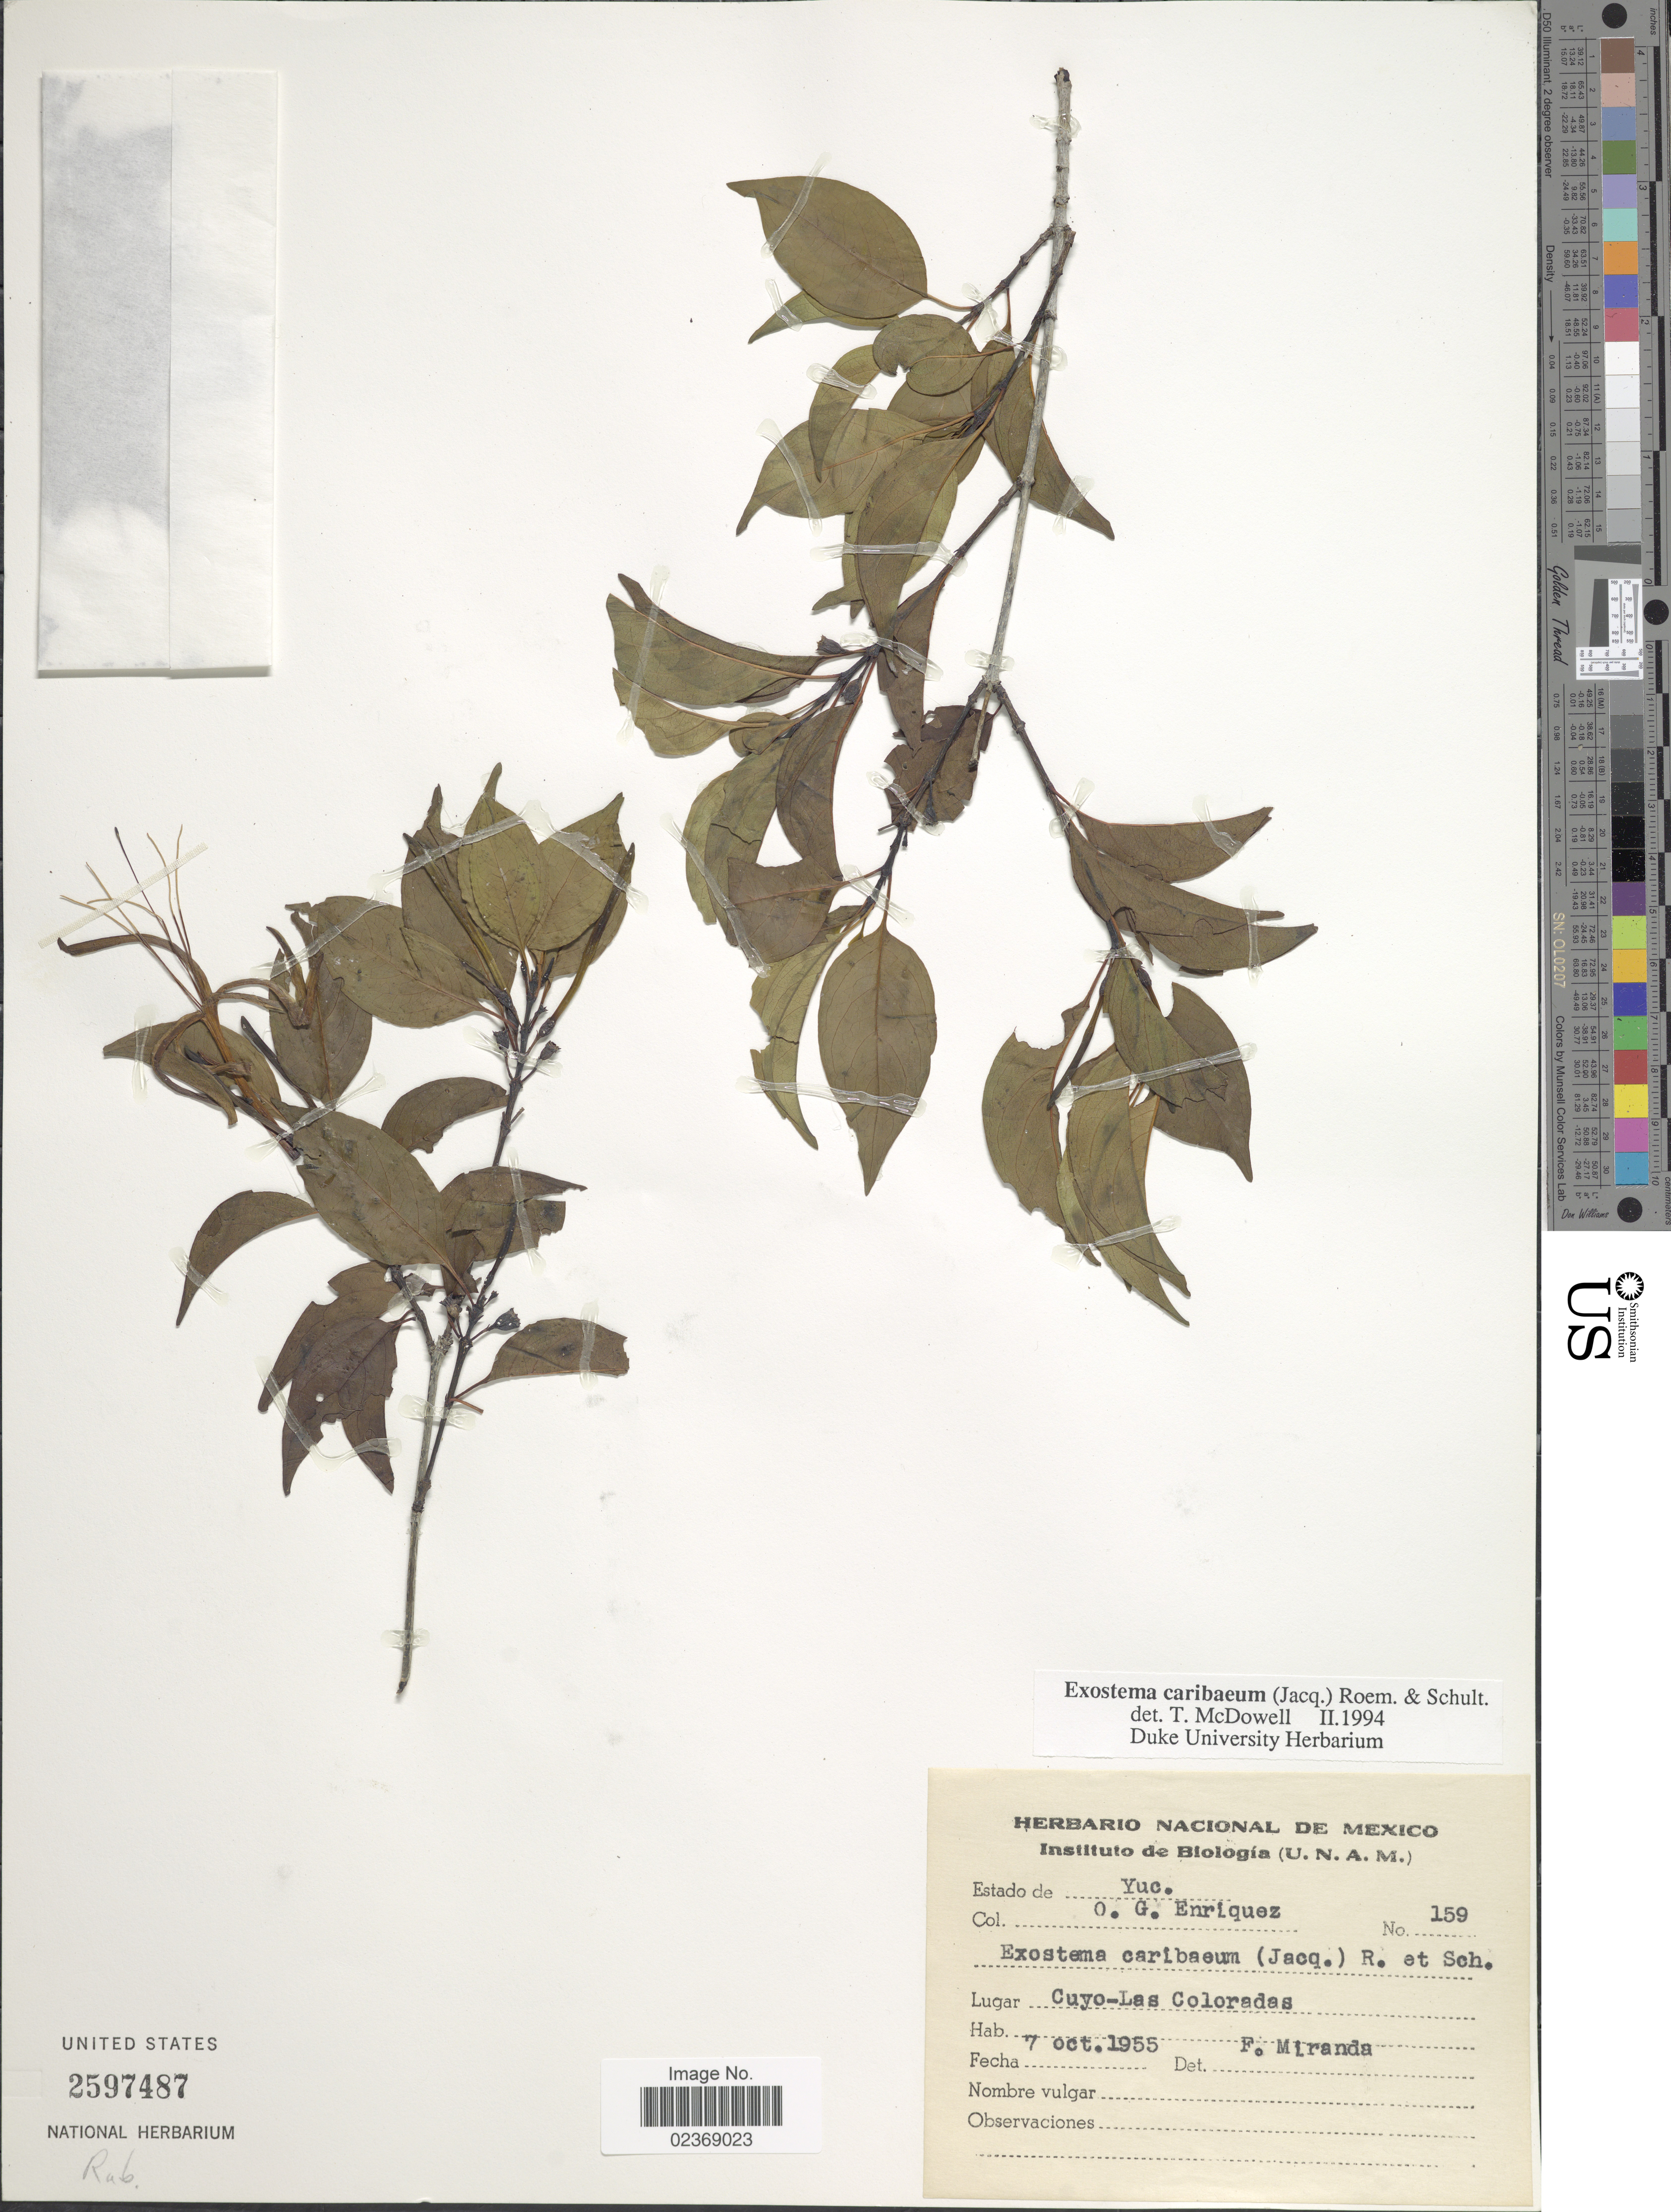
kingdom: Plantae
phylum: Tracheophyta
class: Magnoliopsida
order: Gentianales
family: Rubiaceae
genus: Exostema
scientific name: Exostema caribaeum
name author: (Jacq.) Roem. & Schult.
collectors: O. Enriquez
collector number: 159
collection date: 1955-10-07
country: Mexico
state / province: Yucatán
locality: Cuyo-Las Coloradas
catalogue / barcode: US 2597487